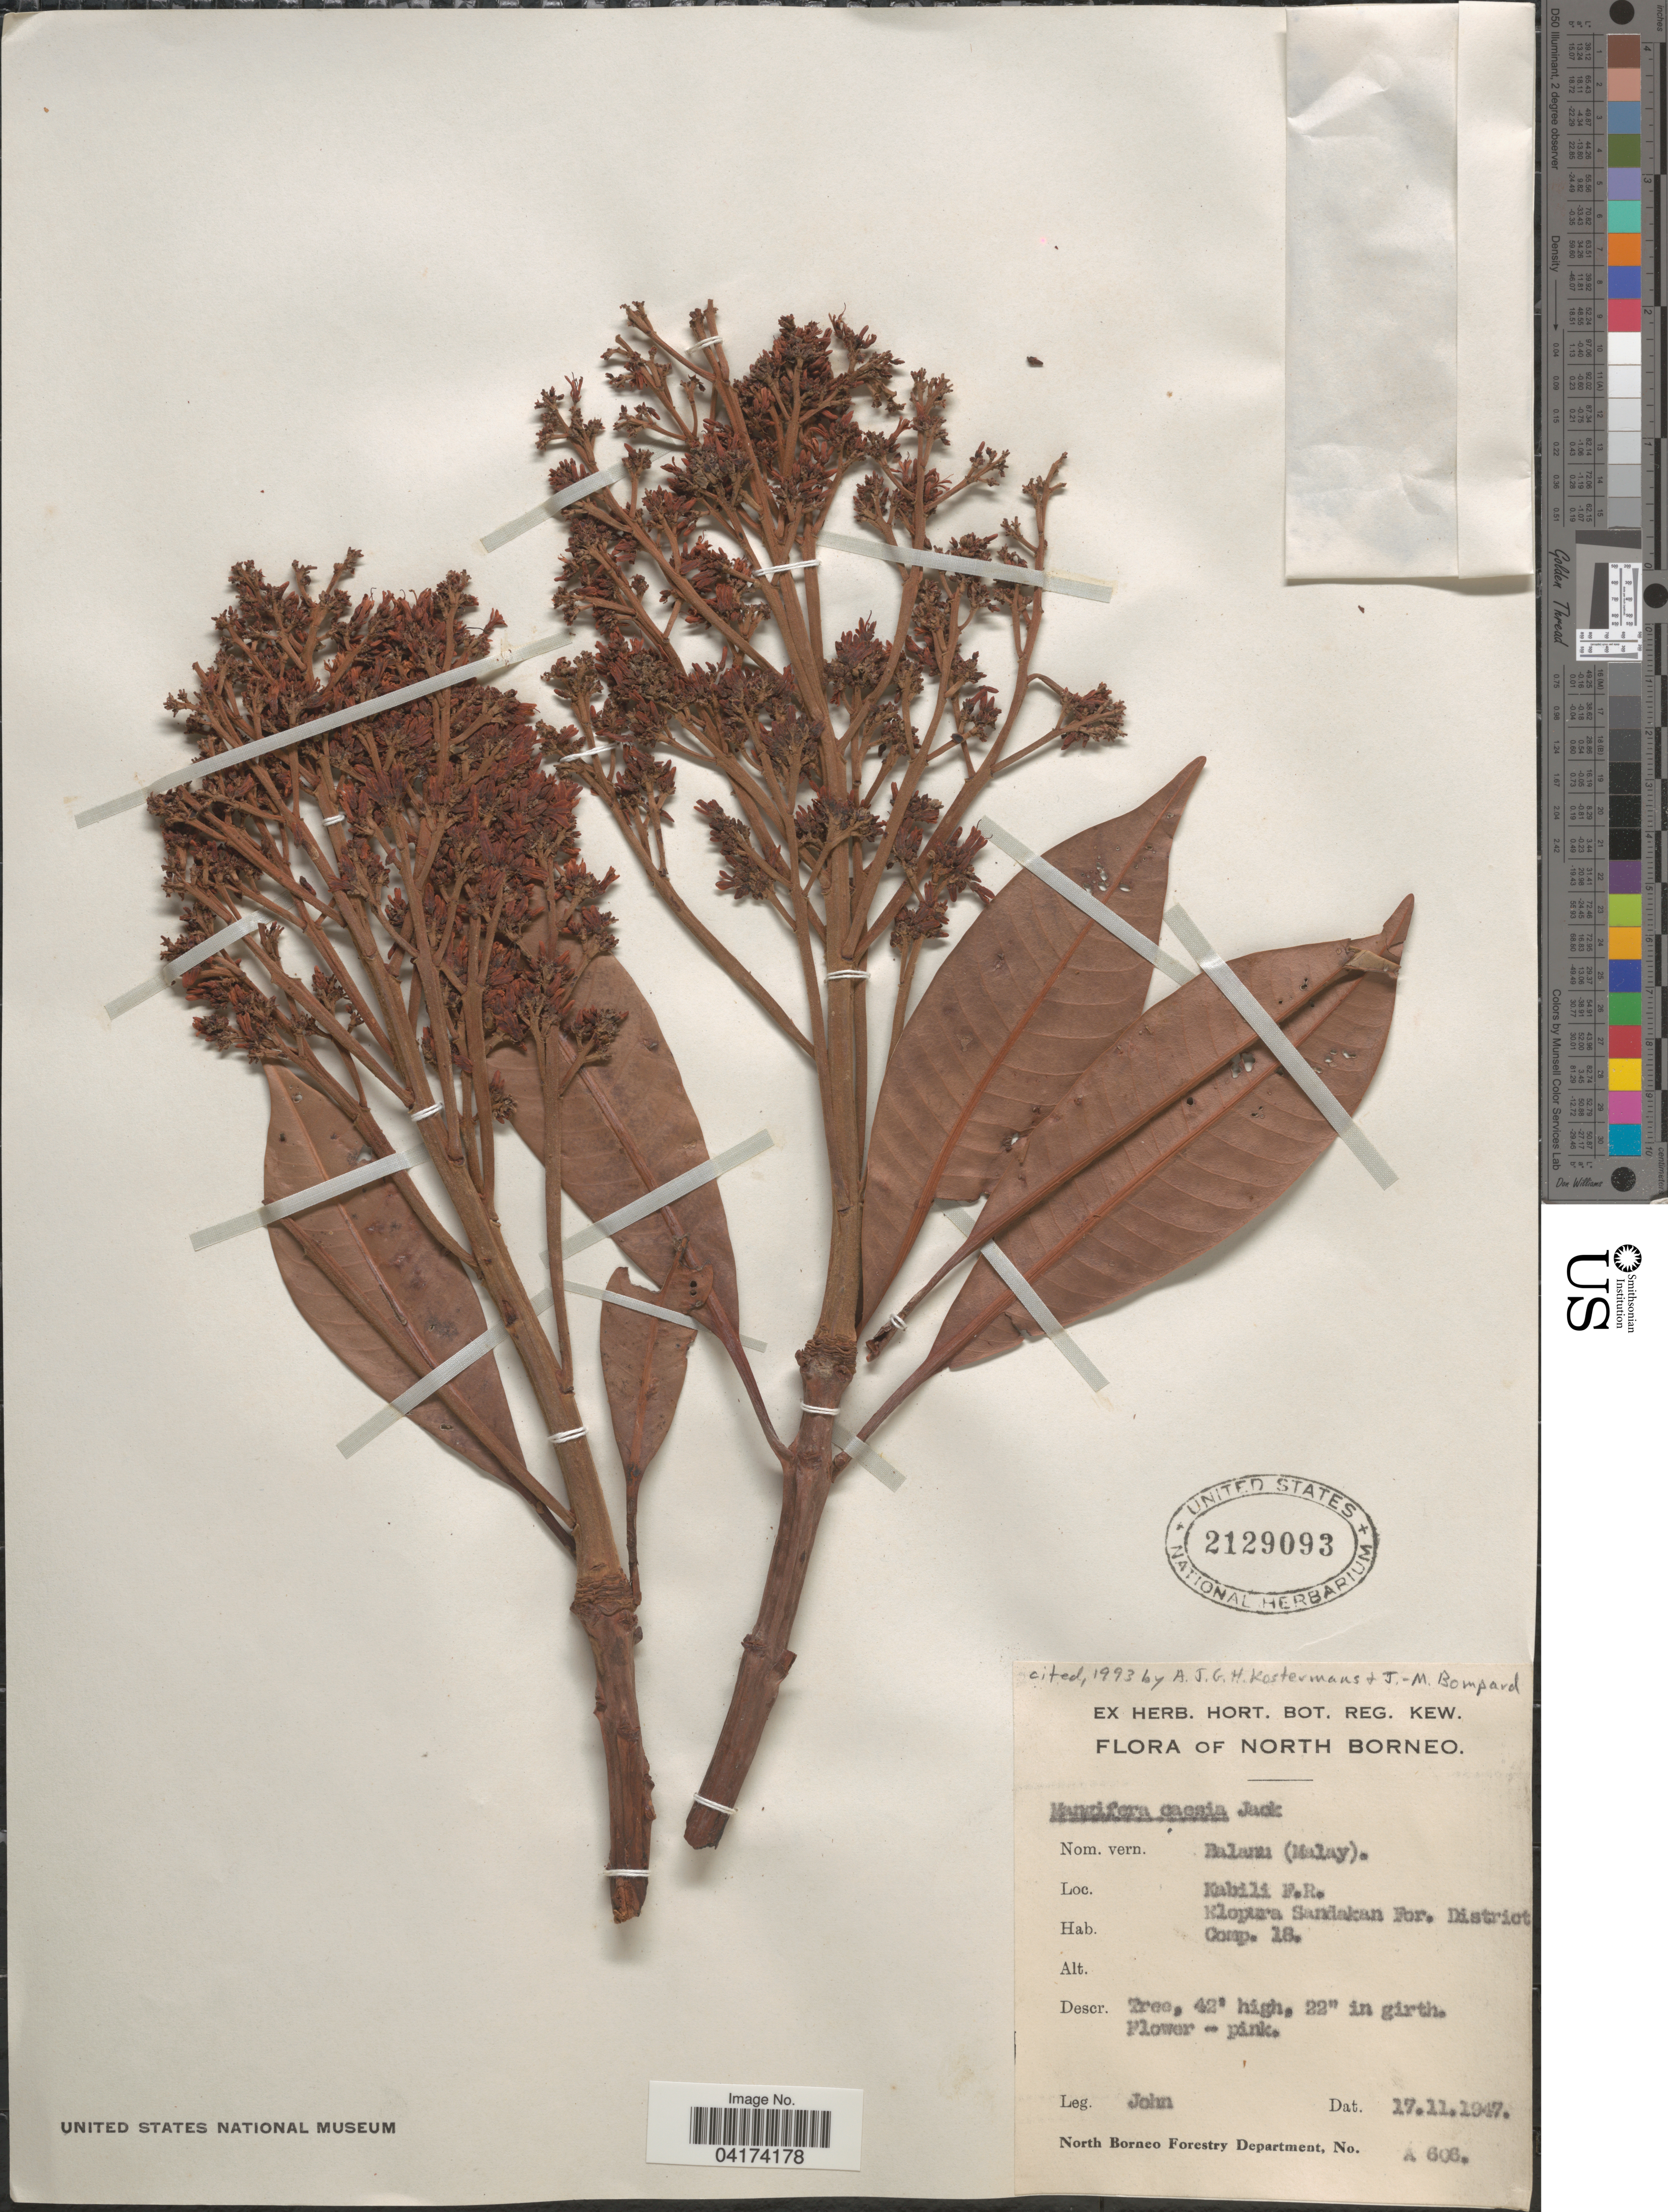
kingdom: Plantae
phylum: Tracheophyta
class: Magnoliopsida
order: Sapindales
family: Anacardiaceae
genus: Mangifera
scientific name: Mangifera caesia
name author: Jack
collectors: -. John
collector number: A606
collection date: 1947-11-17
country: Malaysia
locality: North Borneo. Kabili F.R. Klopura Sandakan For. District Comp. 18.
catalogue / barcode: US 2129093